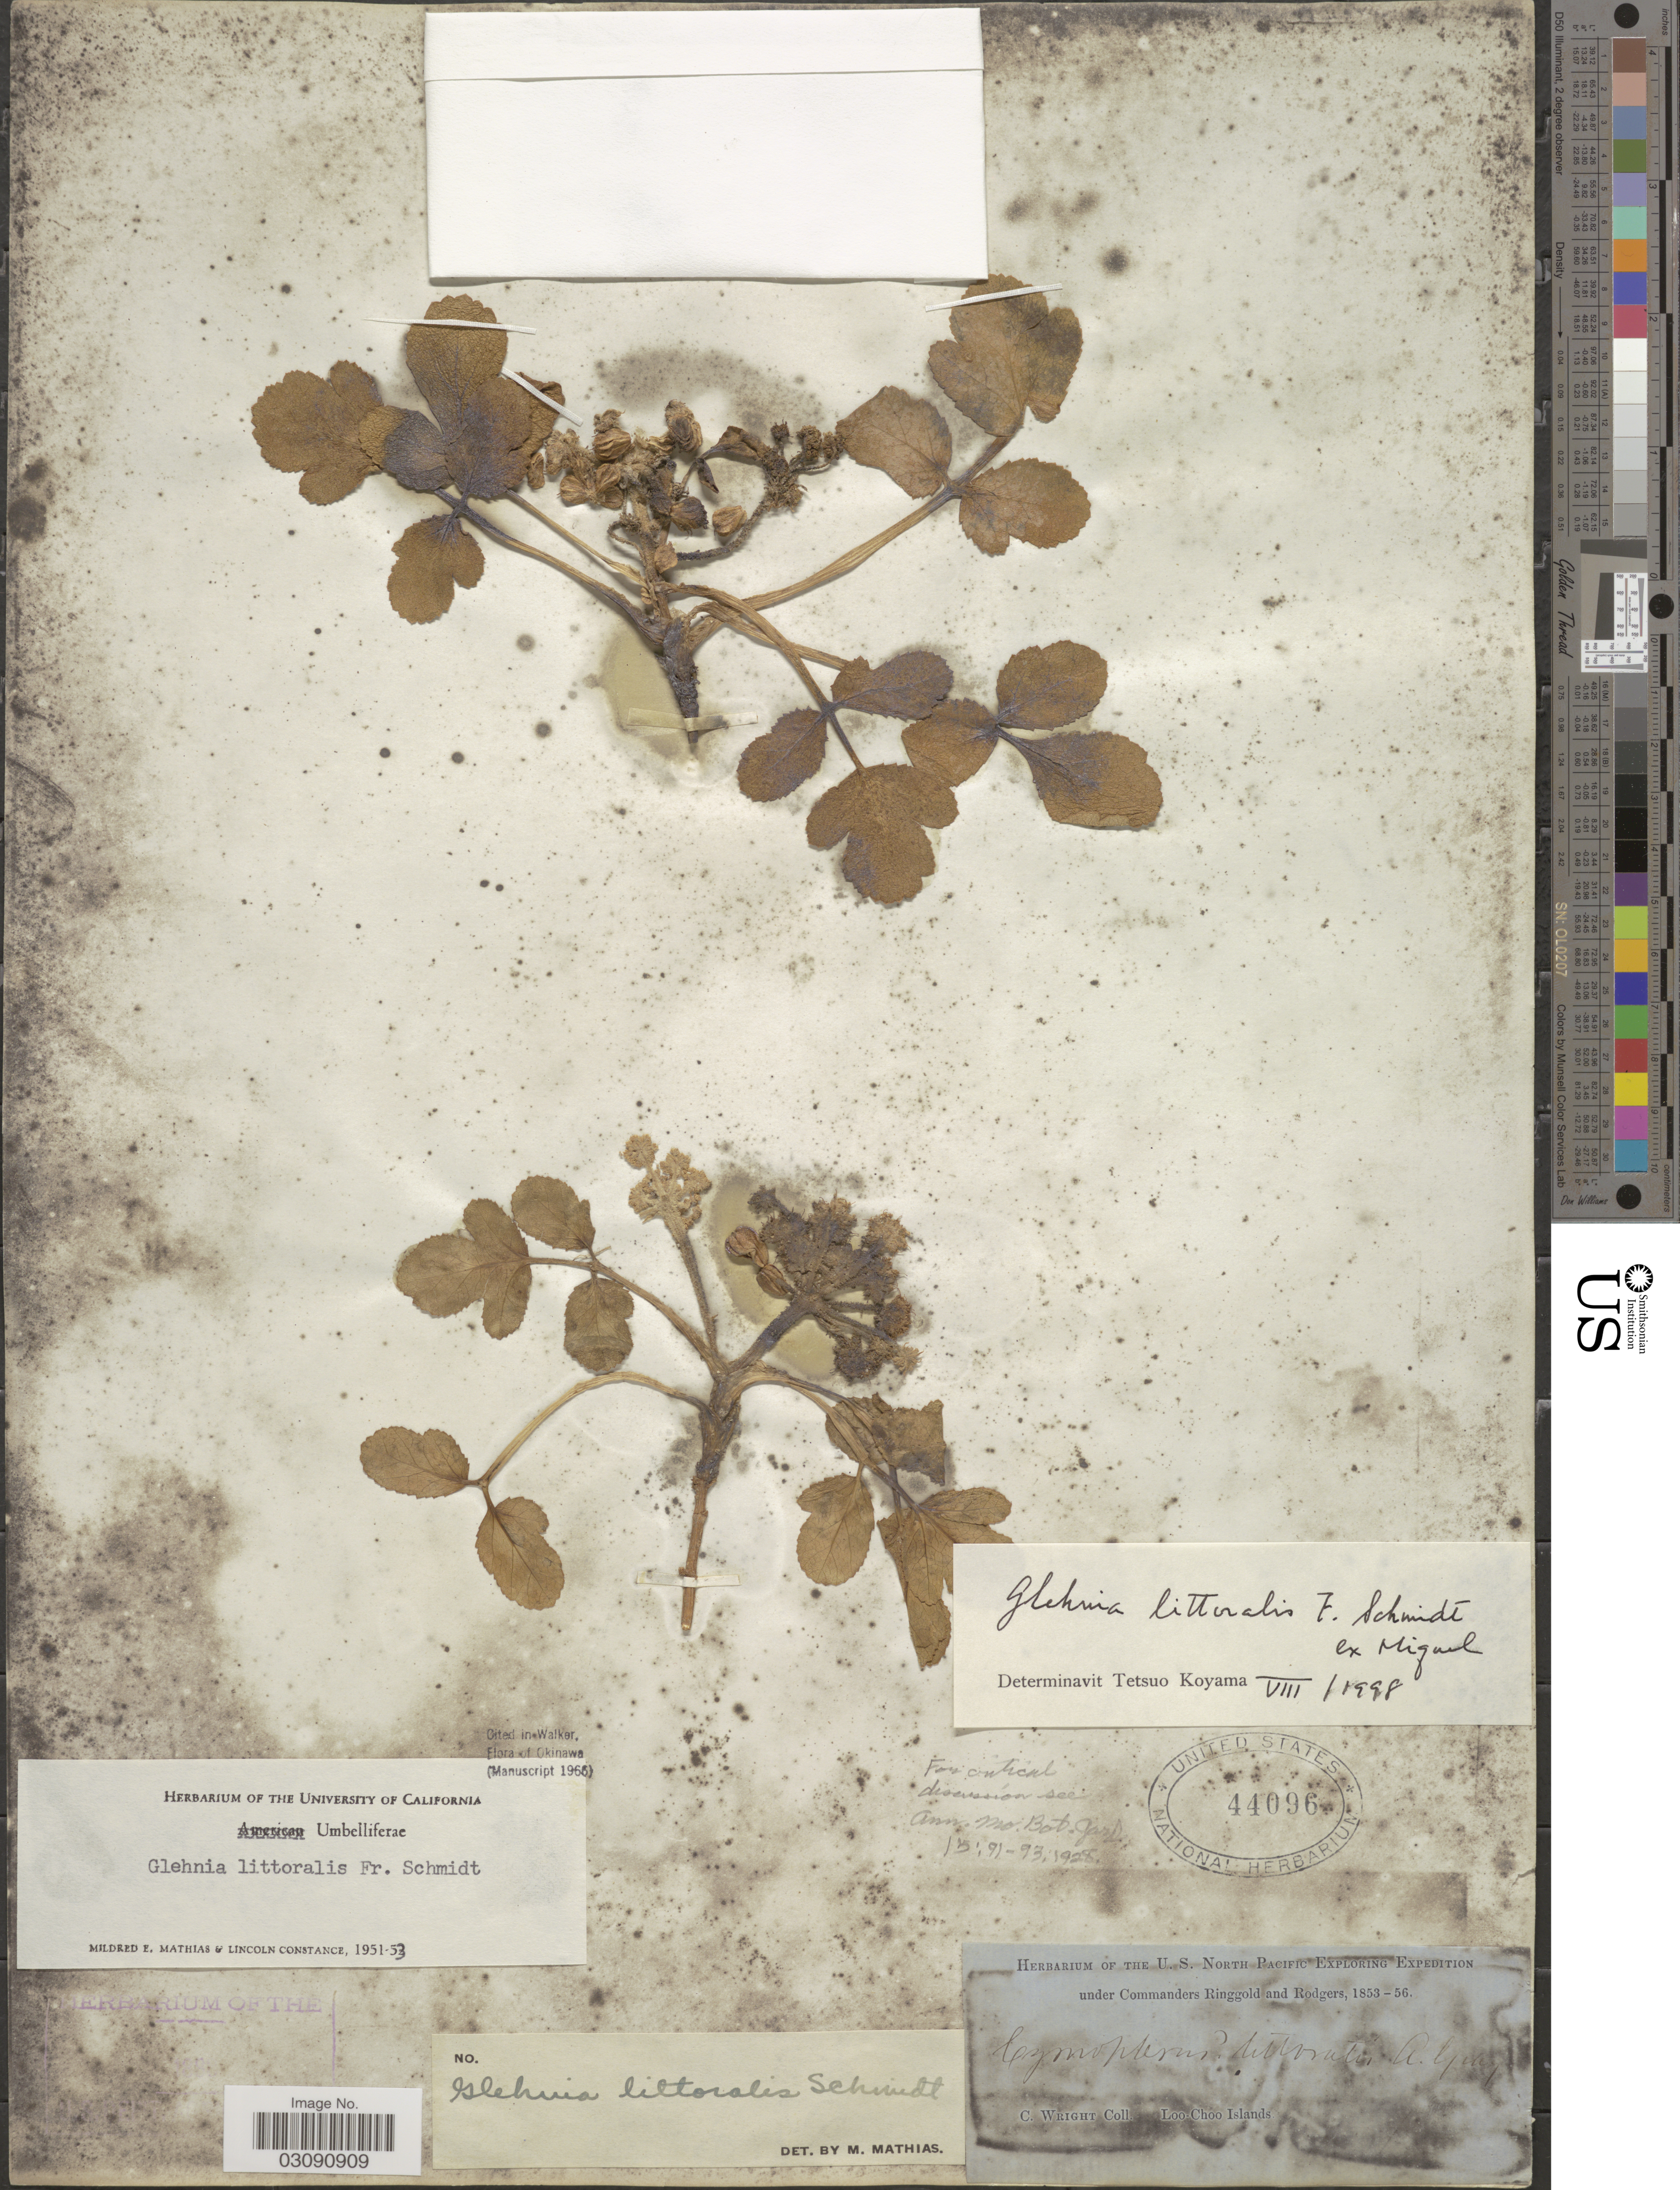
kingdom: Plantae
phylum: Tracheophyta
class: Magnoliopsida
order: Apiales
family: Apiaceae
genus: Glehnia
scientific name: Glehnia littoralis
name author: (J.G. Cooper) F. Schmidt ex Miq.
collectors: C. Wright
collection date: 1853/1856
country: Japan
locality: U.S. North Pacific, Loo-Choo Islands.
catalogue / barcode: US 44096